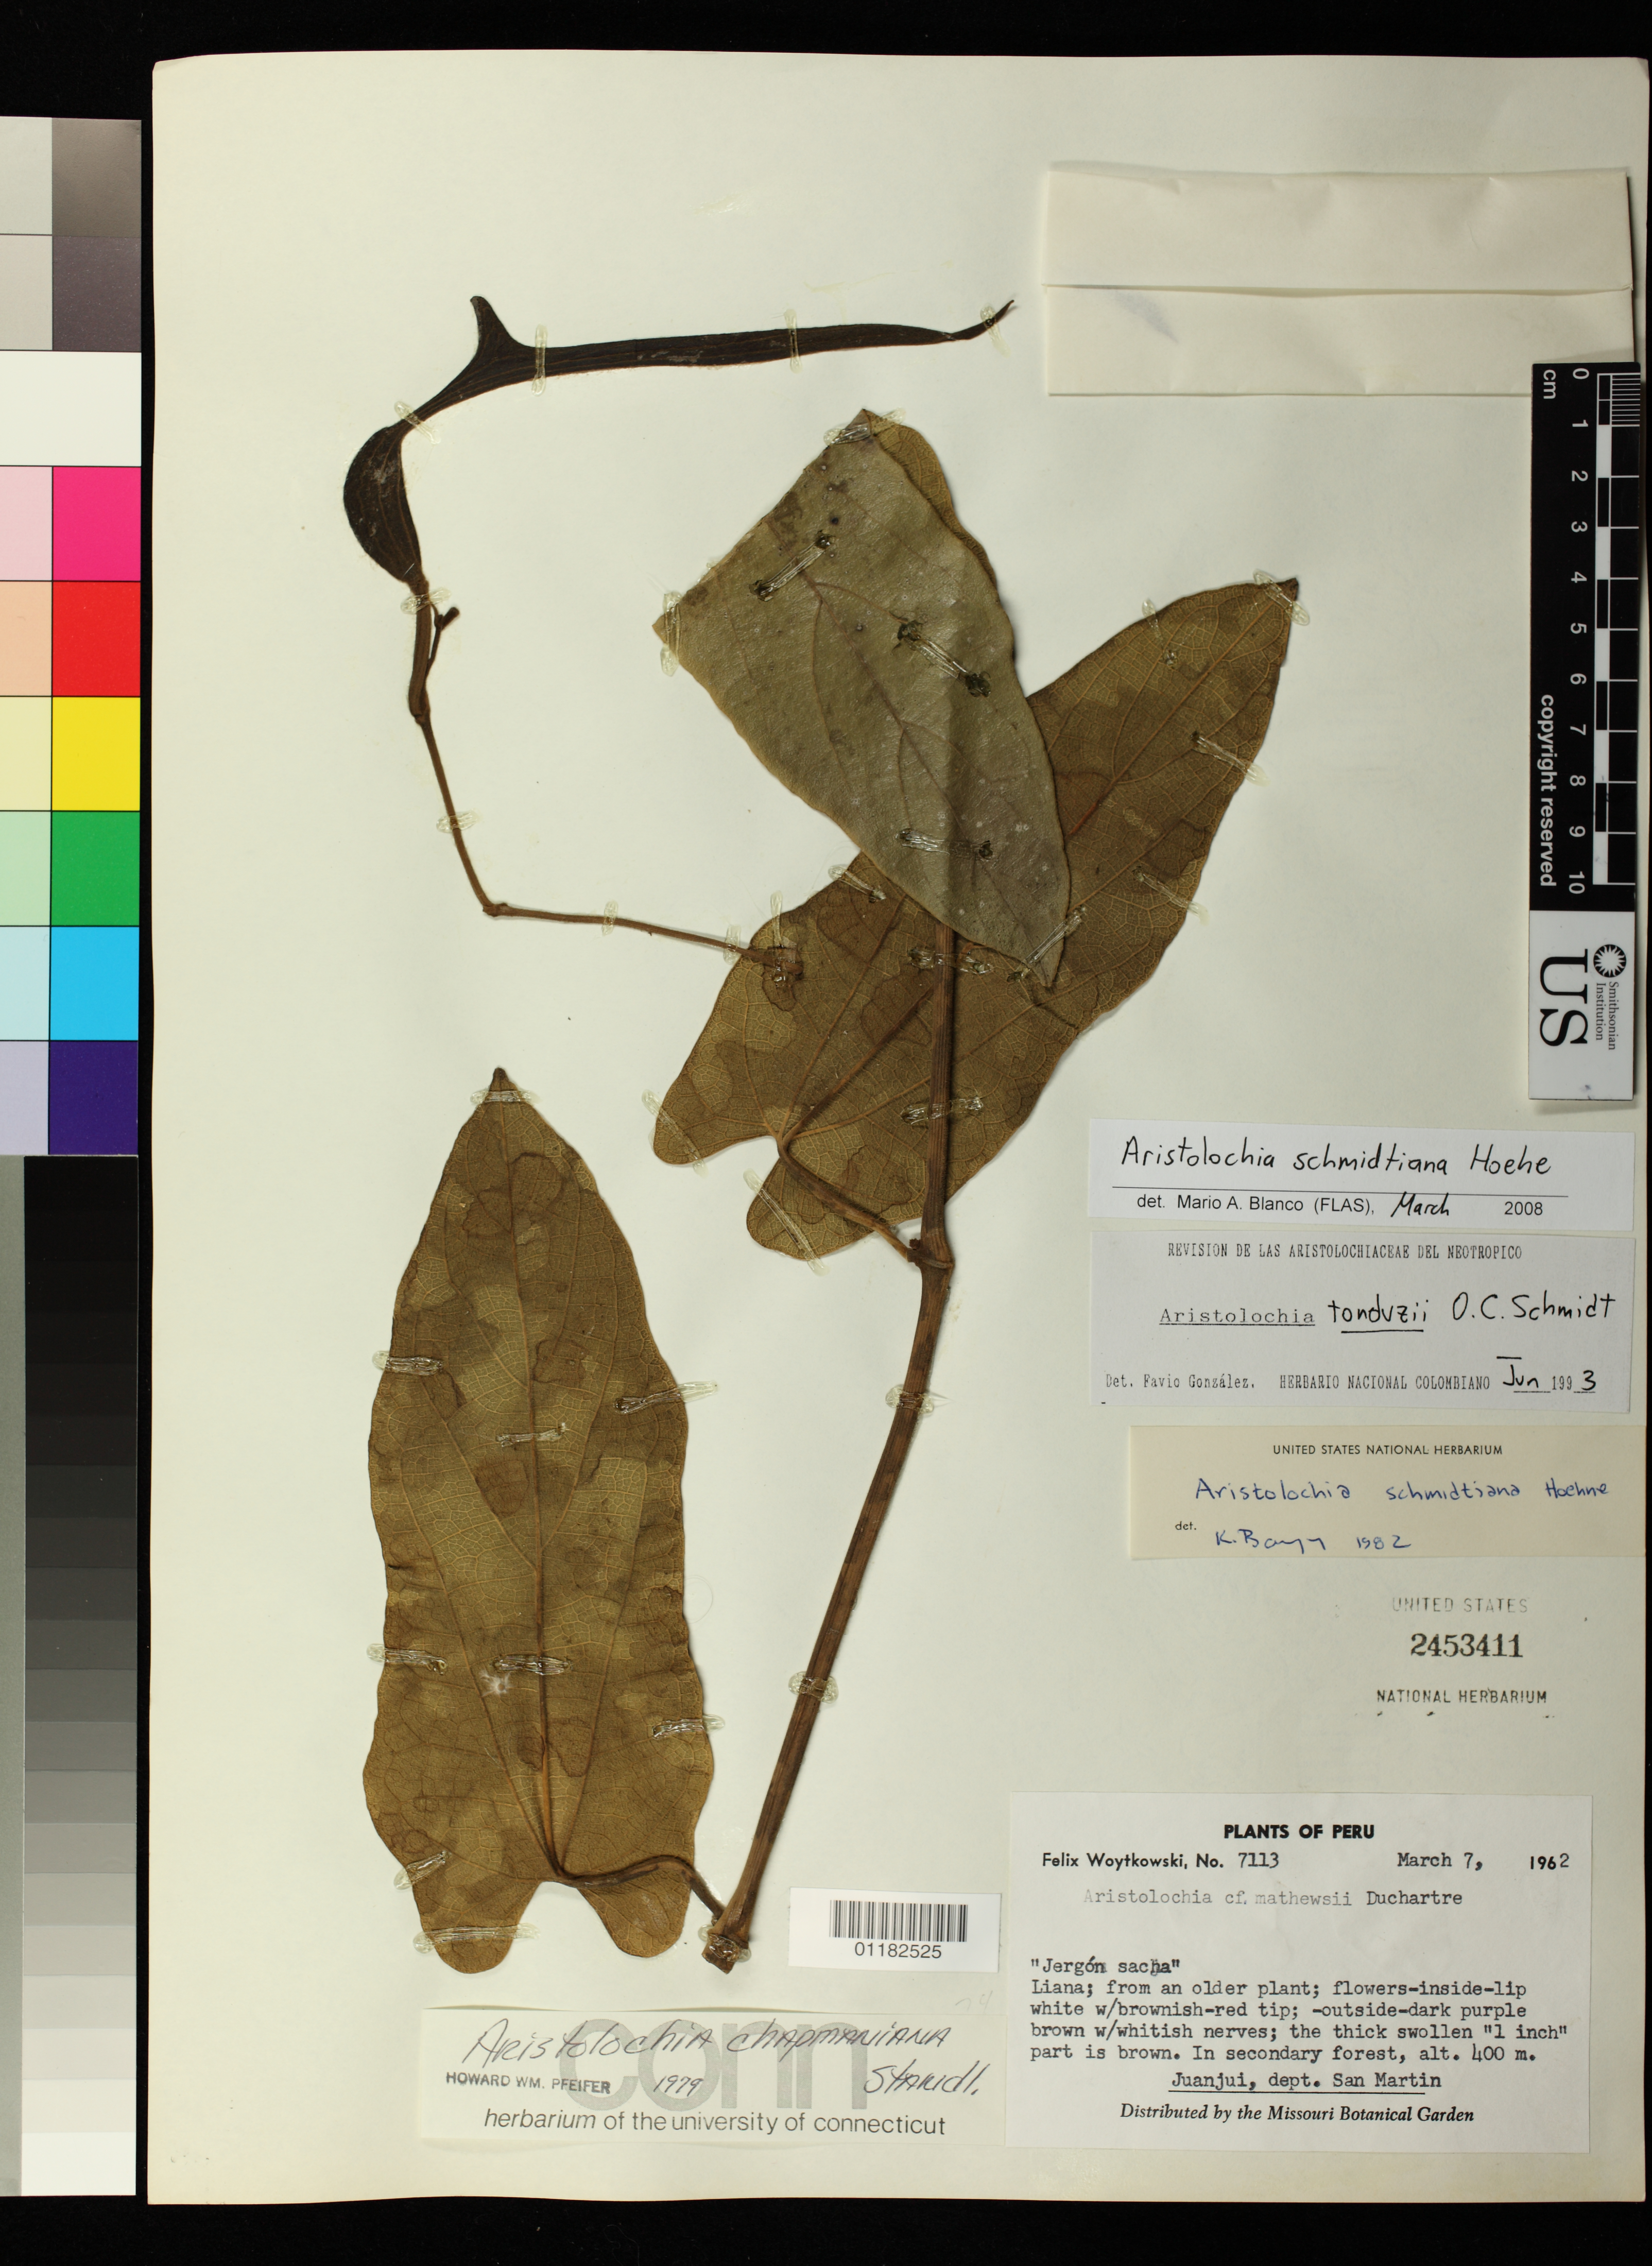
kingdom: Plantae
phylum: Tracheophyta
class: Magnoliopsida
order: Piperales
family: Aristolochiaceae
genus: Aristolochia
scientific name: Aristolochia schmidtiana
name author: Hoehne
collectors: F. Woytkowski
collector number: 7113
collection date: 1962-03-07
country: Peru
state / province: San Martín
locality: Juanjui, dept. San Martin.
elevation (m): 400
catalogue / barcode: US 2453411